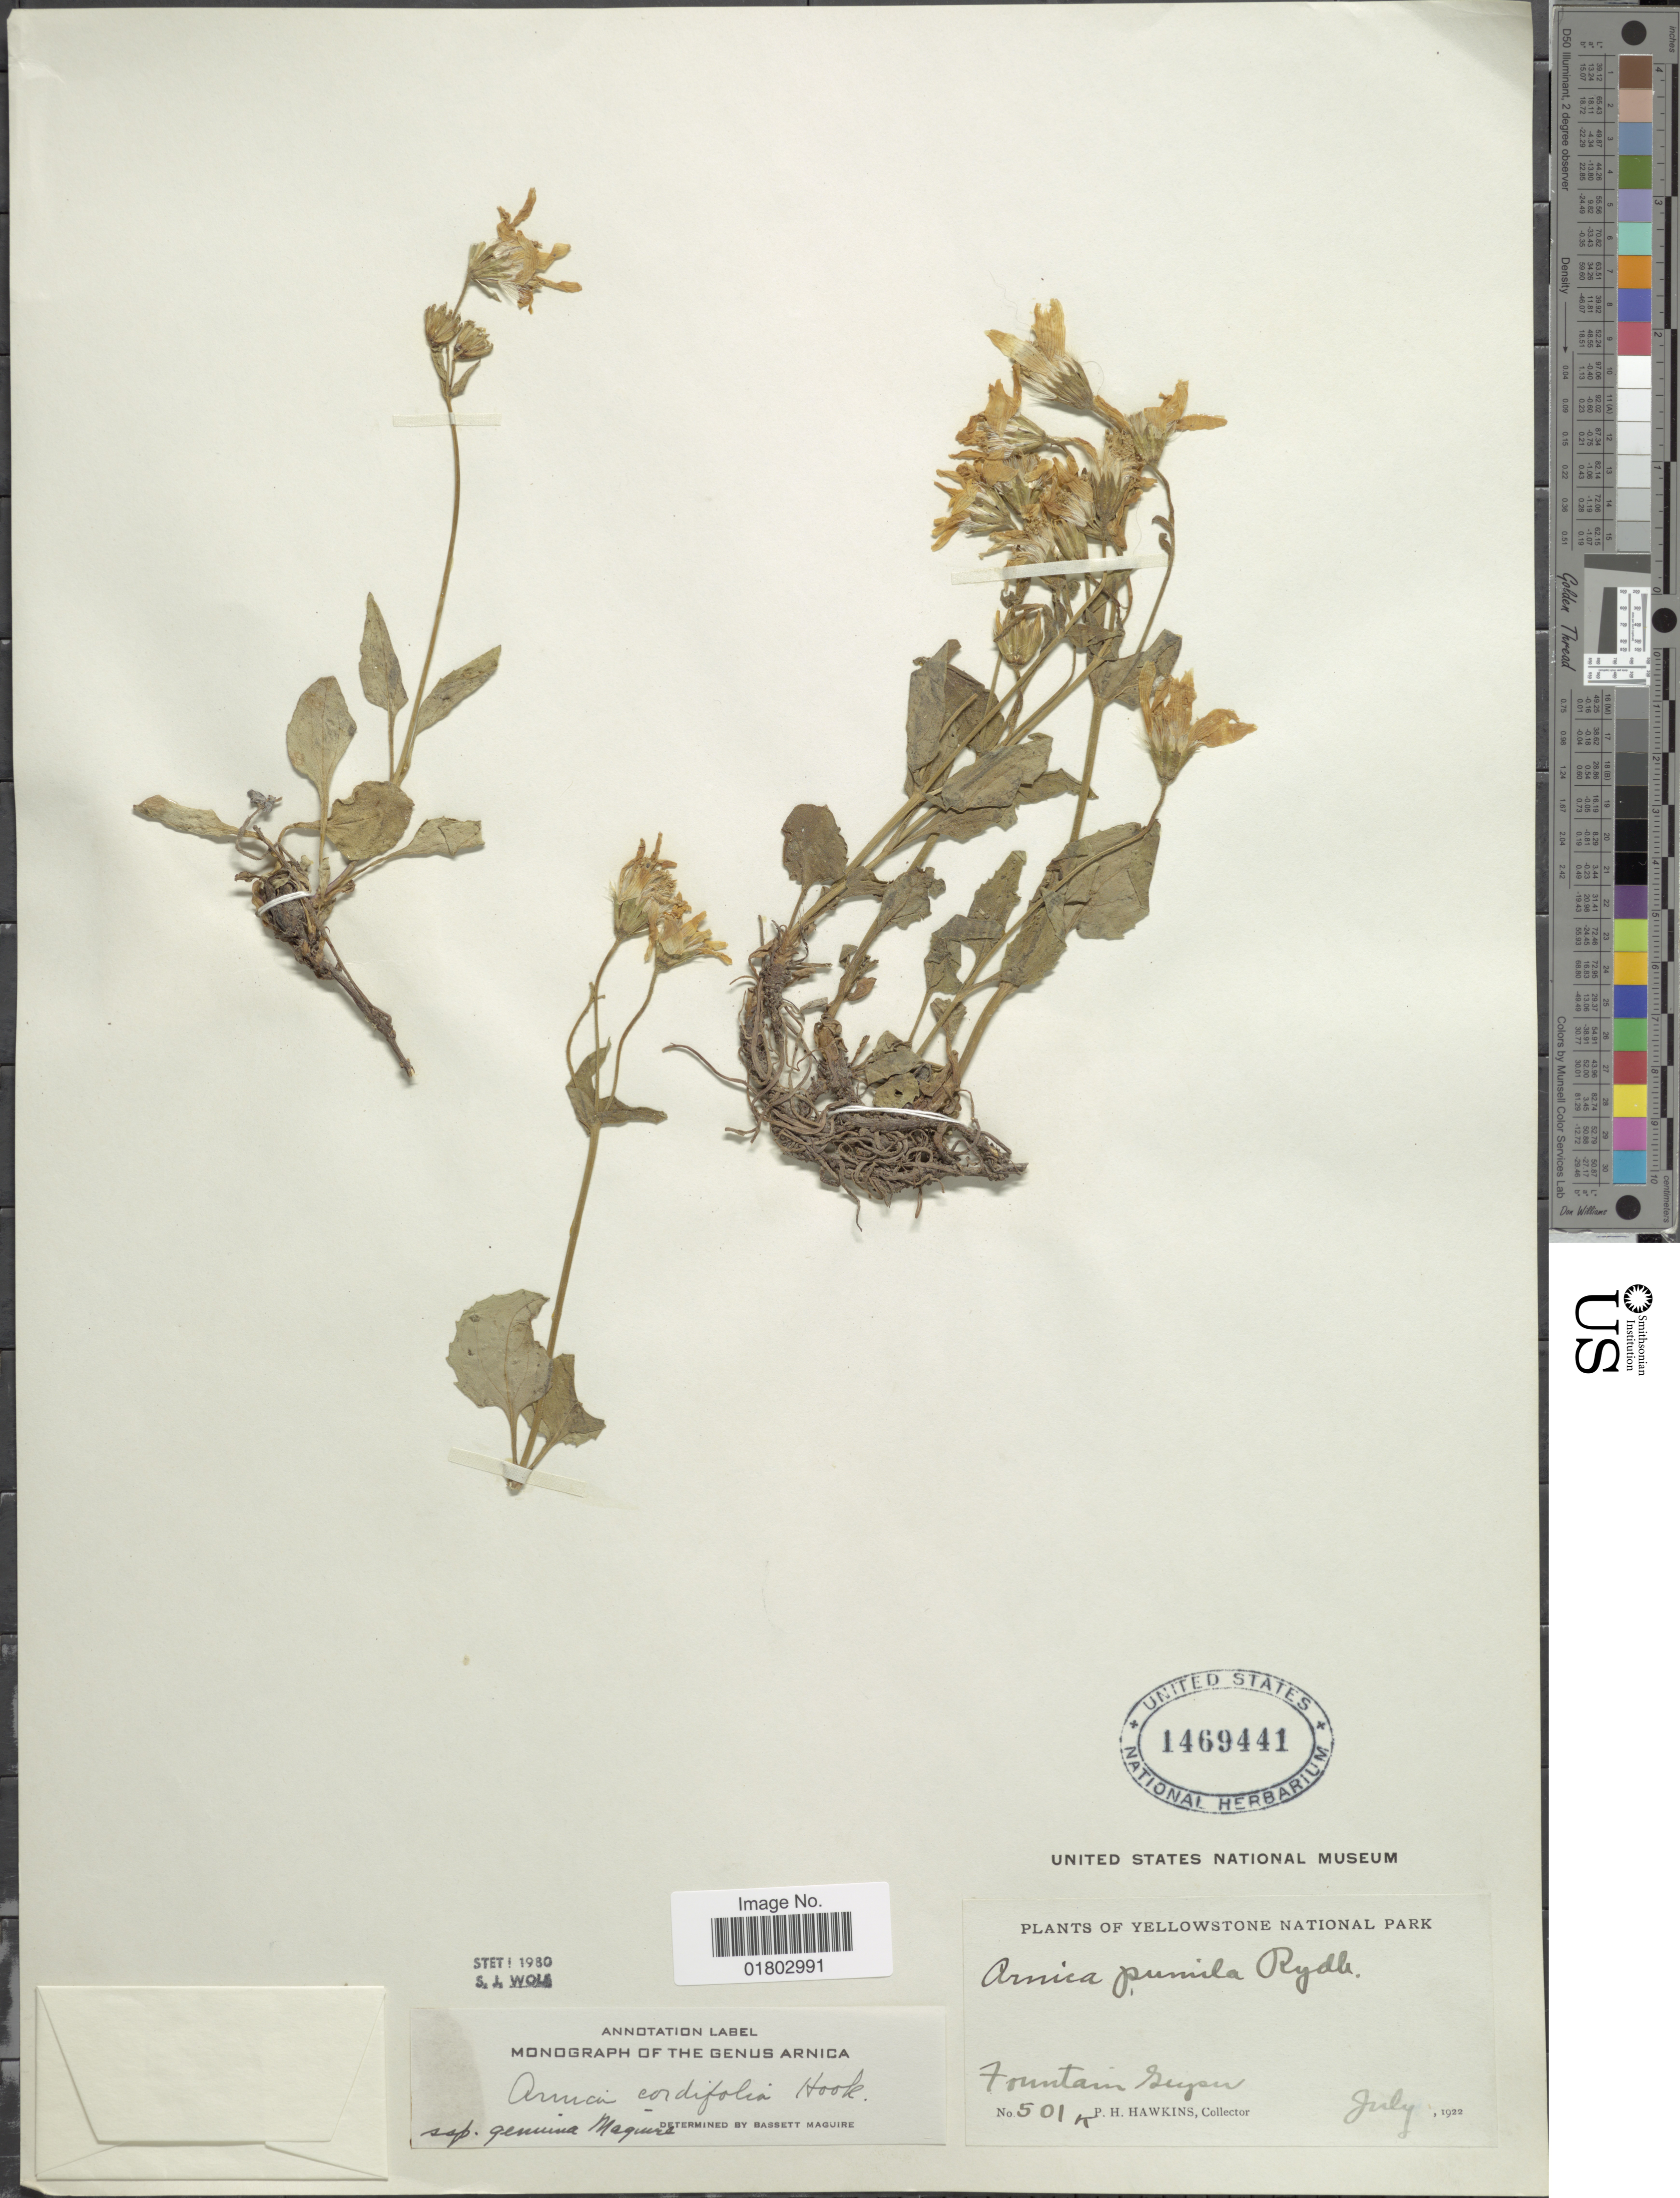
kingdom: Plantae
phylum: Tracheophyta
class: Magnoliopsida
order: Asterales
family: Asteraceae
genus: Arnica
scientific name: Arnica cordifolia subsp. genuina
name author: Maguire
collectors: P. Hawkins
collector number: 501K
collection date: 1922-07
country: United States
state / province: Wyoming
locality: Yellowstone National Park, Fountain Geyser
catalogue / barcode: US 1469441